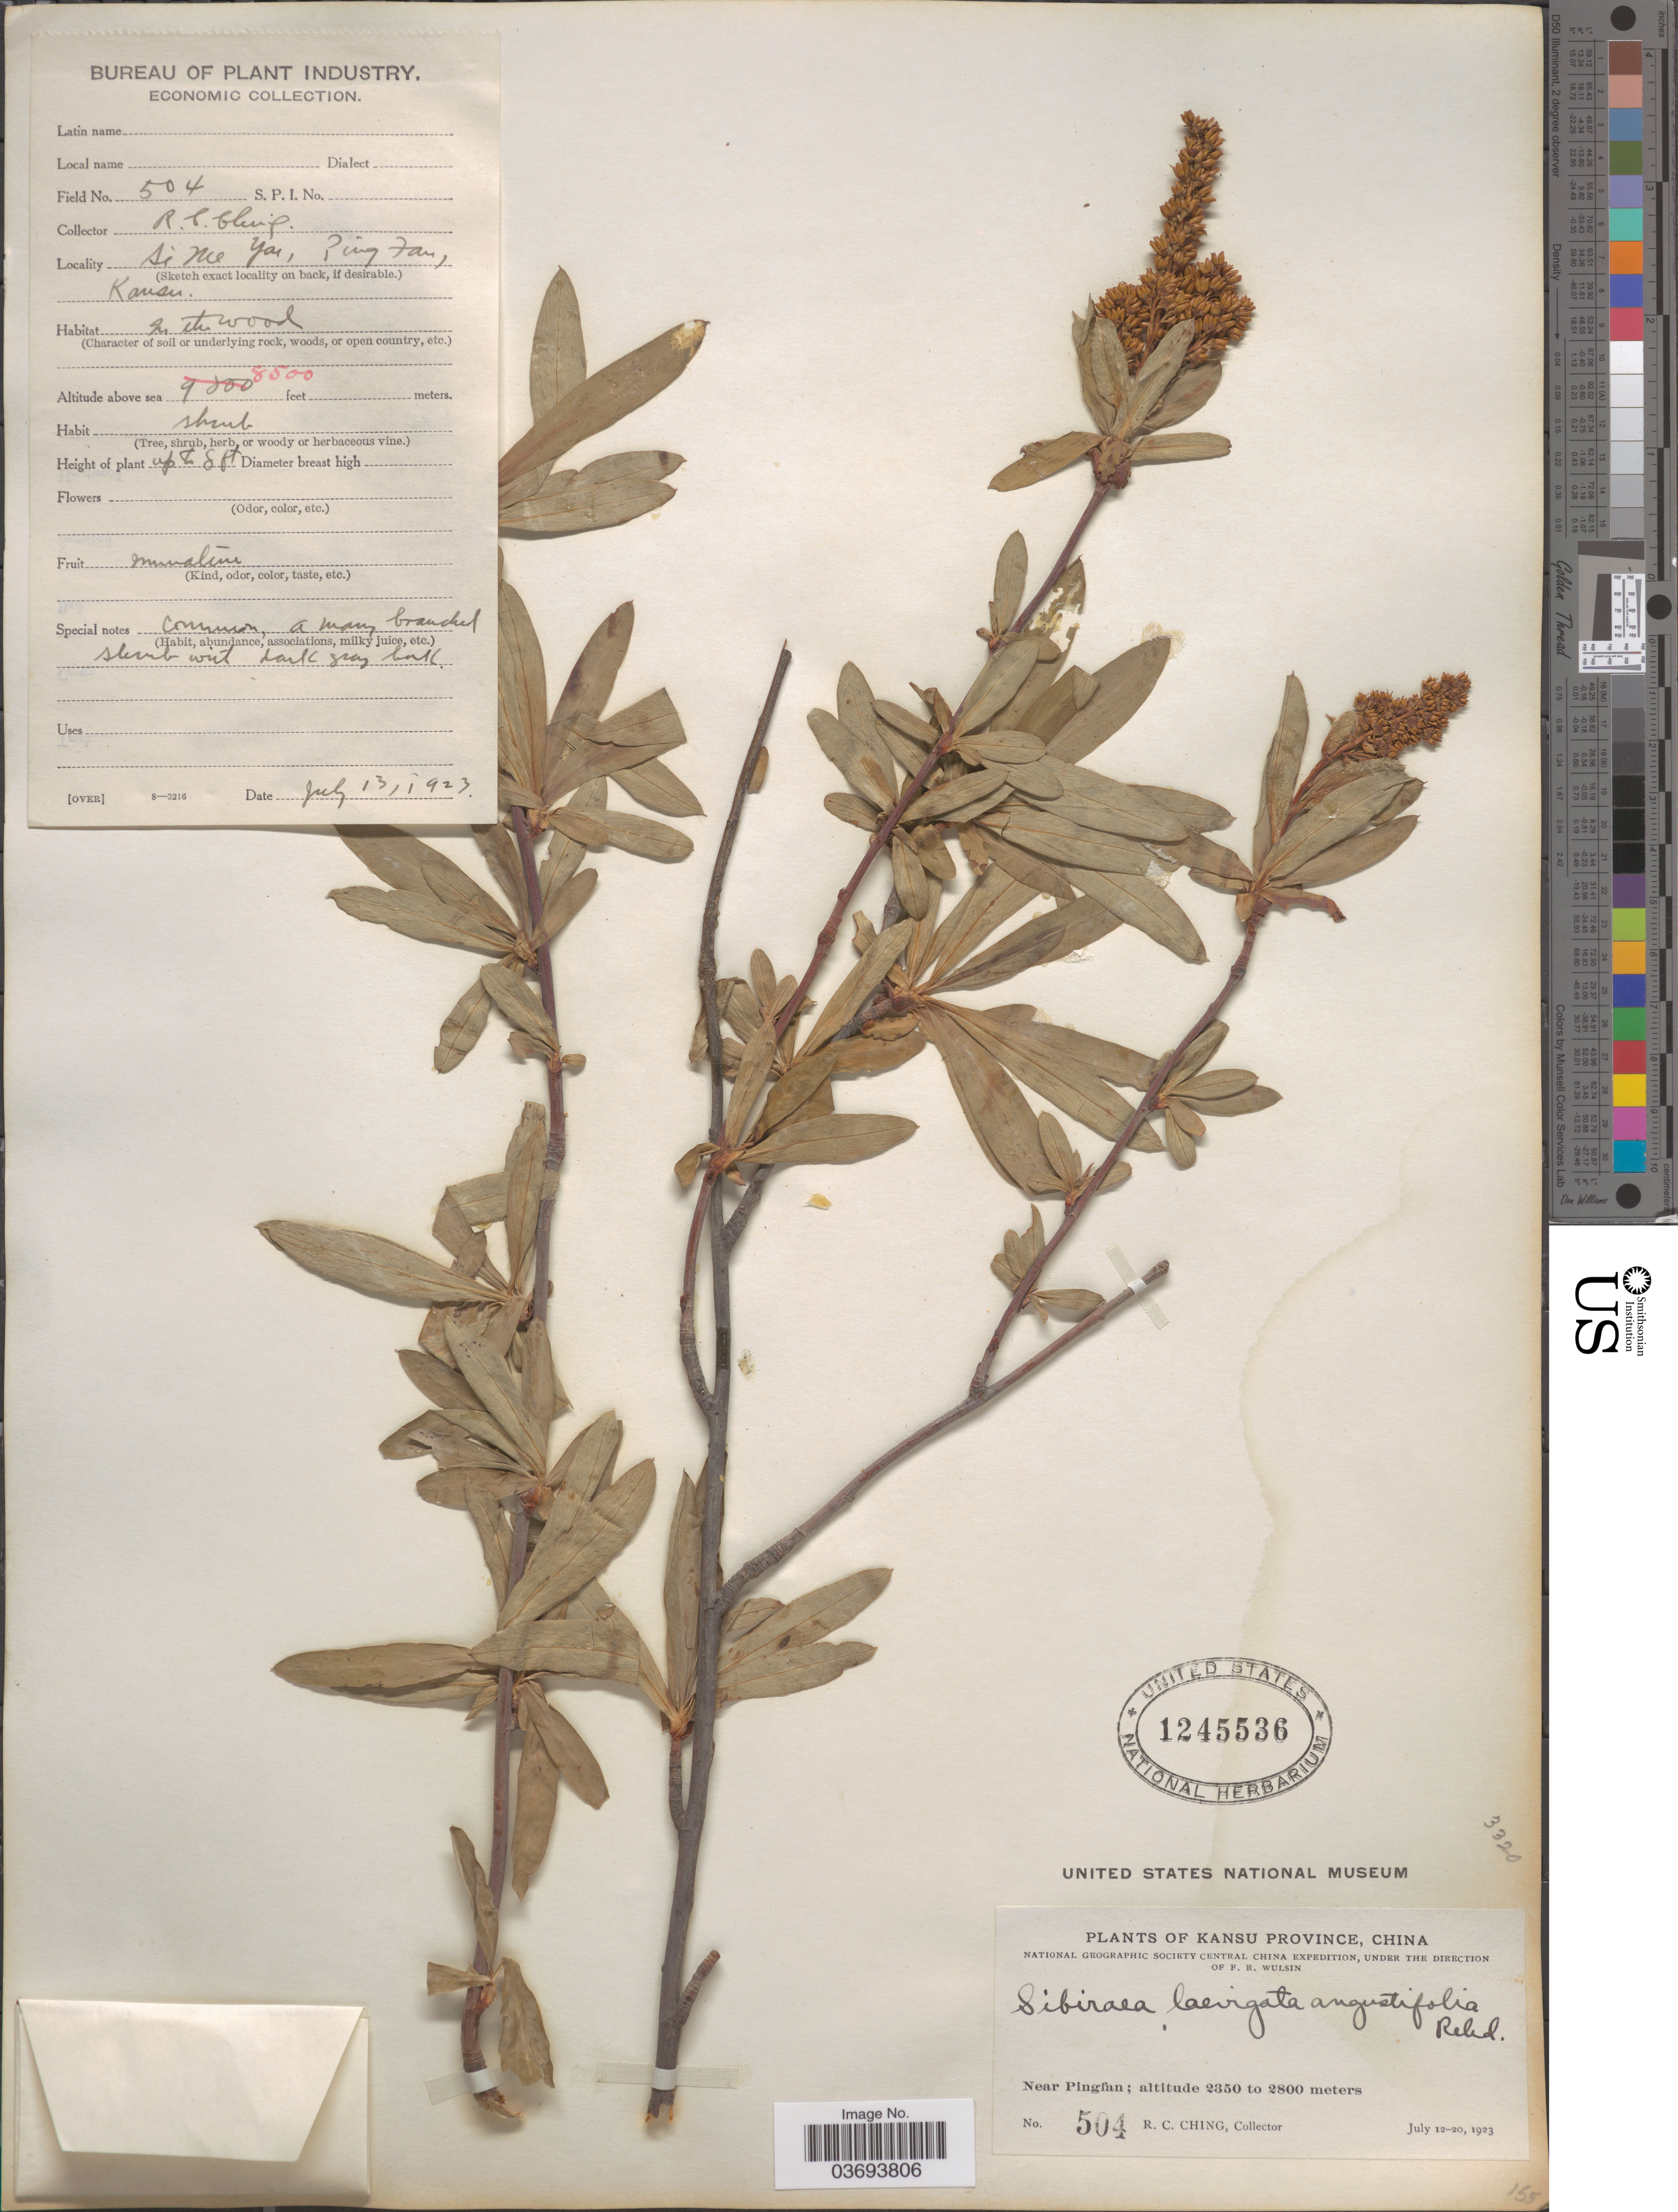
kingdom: Plantae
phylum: Tracheophyta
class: Magnoliopsida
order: Rosales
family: Rosaceae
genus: Sibiraea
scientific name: Sibiraea laevigata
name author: (L.) Maxim.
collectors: R. C. Ching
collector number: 504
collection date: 1923-07-13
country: China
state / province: Gansu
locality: Si nie yai, Ping Fan, Kansu Province. Near Pingfan.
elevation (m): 2591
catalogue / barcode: US 1245536